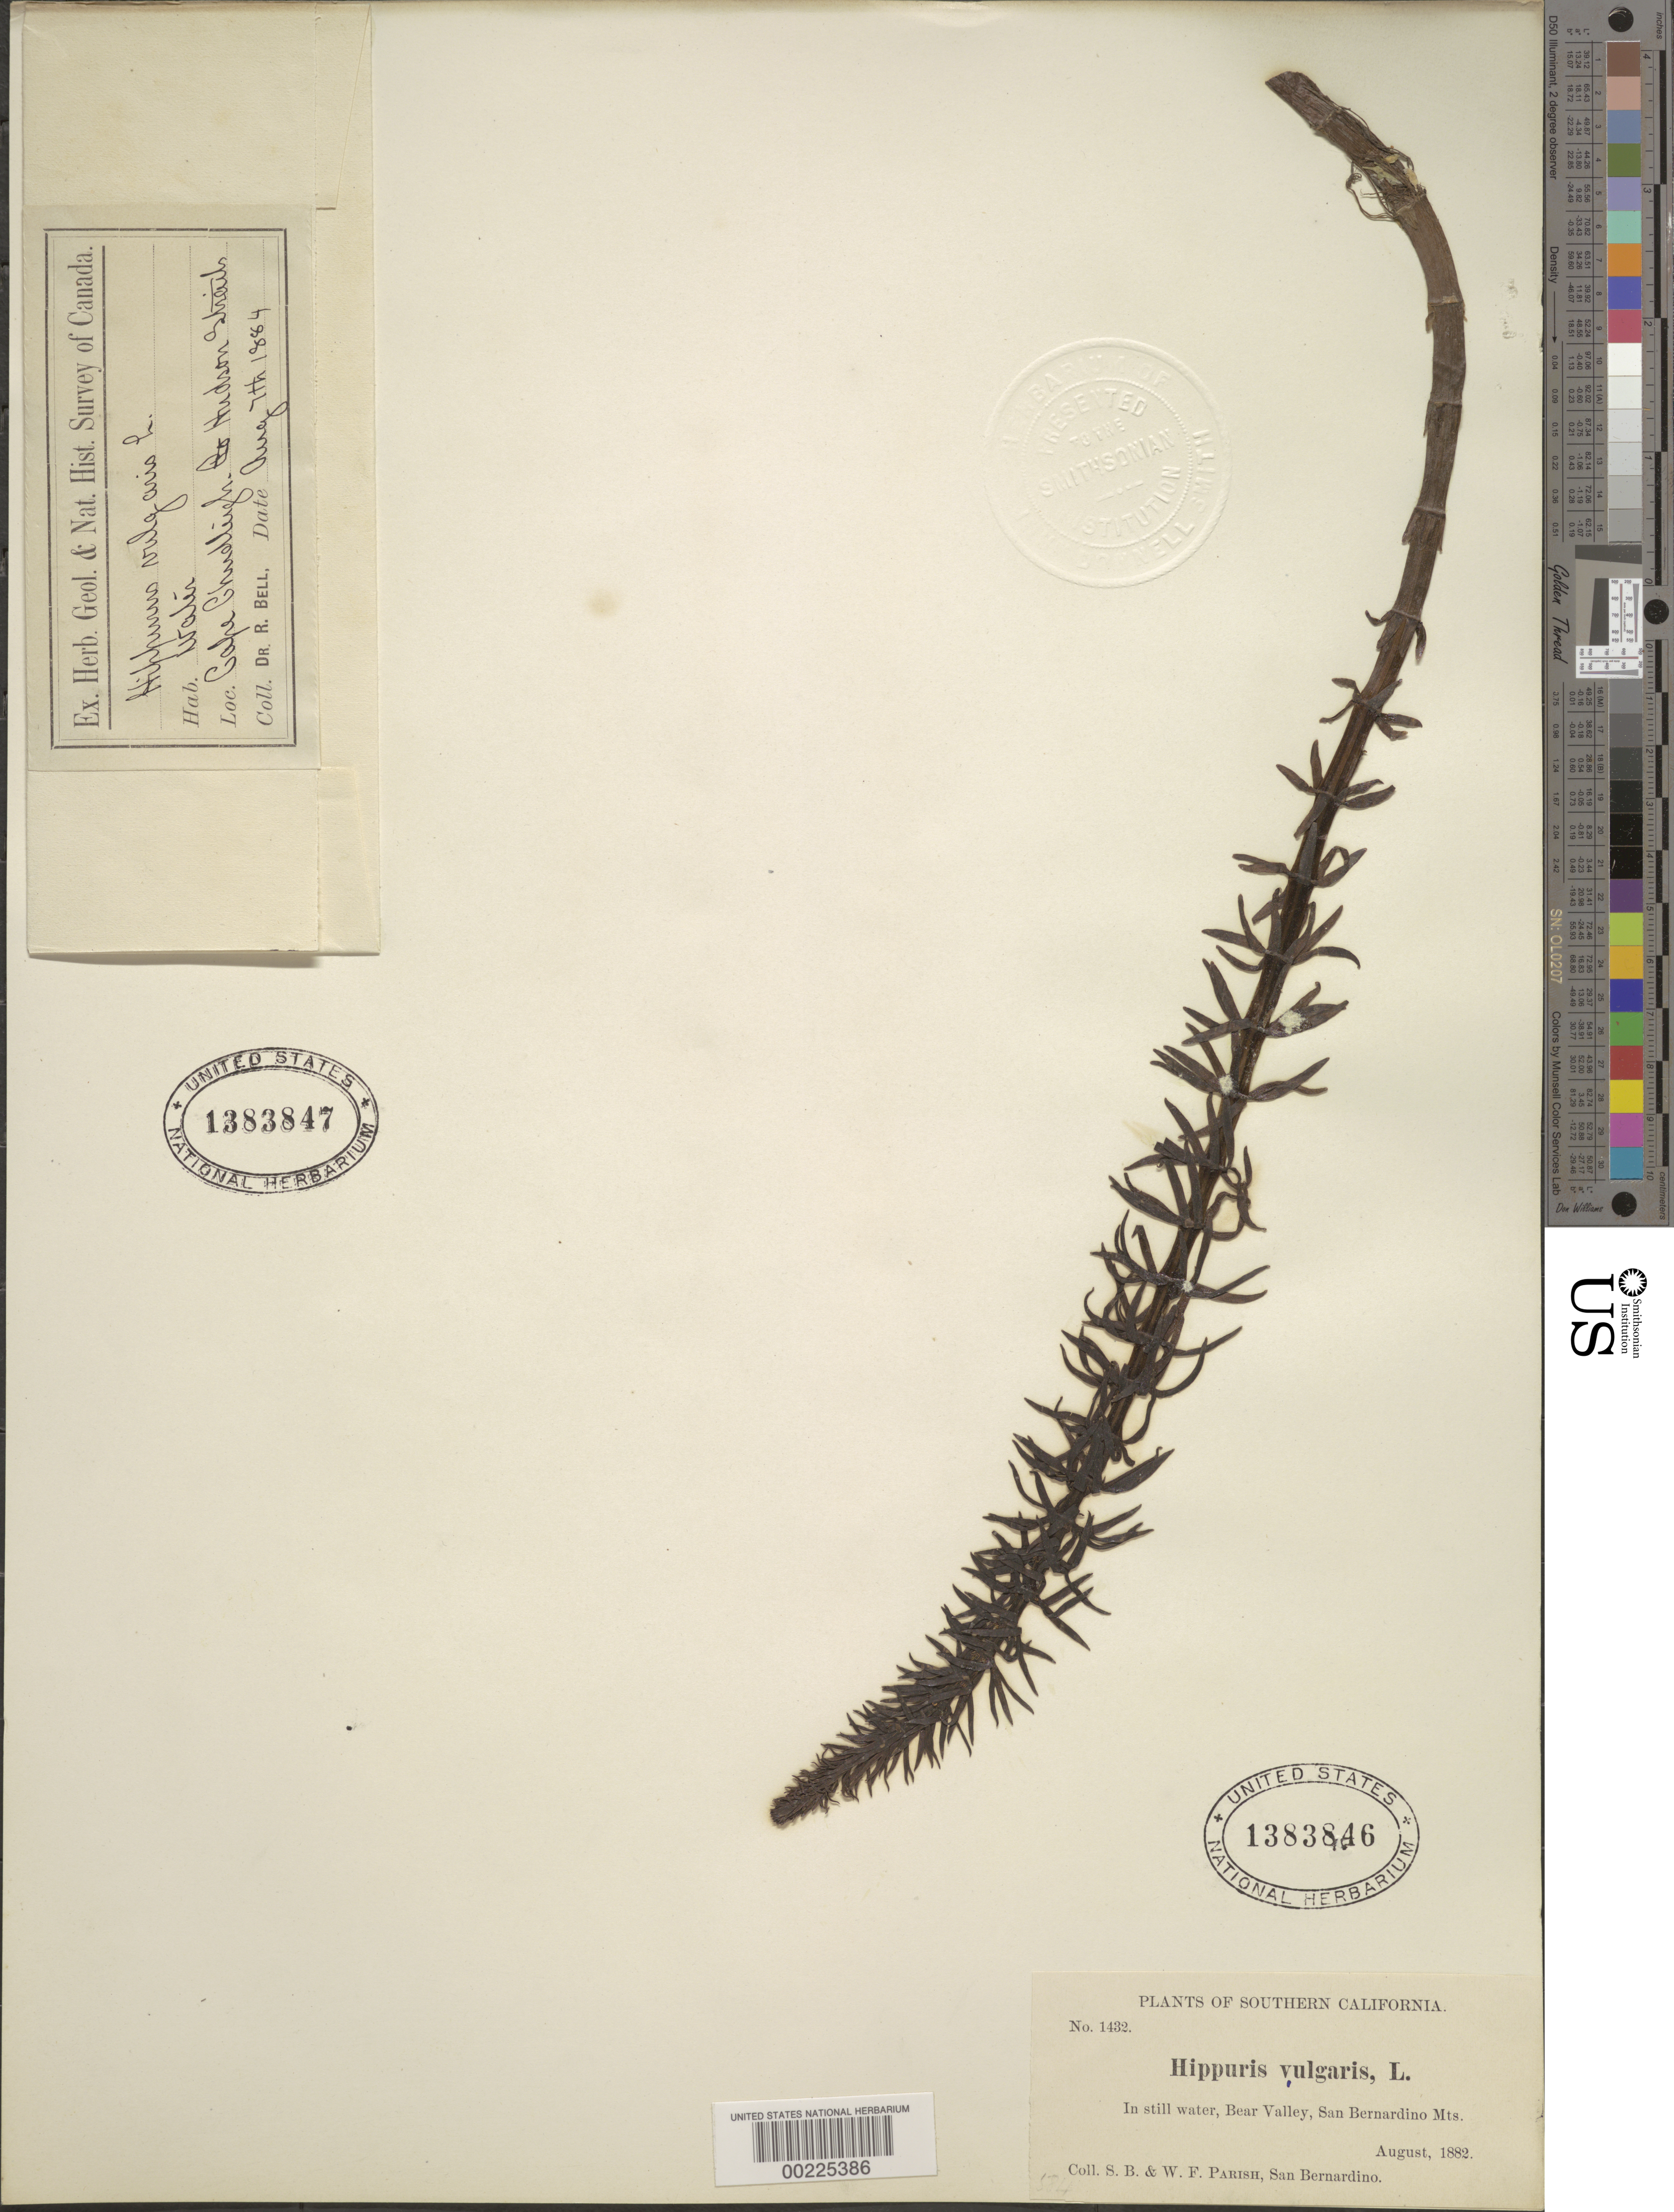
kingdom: Plantae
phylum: Tracheophyta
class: Magnoliopsida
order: Lamiales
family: Plantaginaceae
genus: Hippuris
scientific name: Hippuris tetraphylla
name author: L. f.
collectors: S. B. Parish & W. F. Parish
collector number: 1432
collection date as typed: Aug 1882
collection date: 1882-08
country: United States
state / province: California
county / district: San Bernardino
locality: Bear valley, san bernardino mts.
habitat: Still water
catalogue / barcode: US 1383846